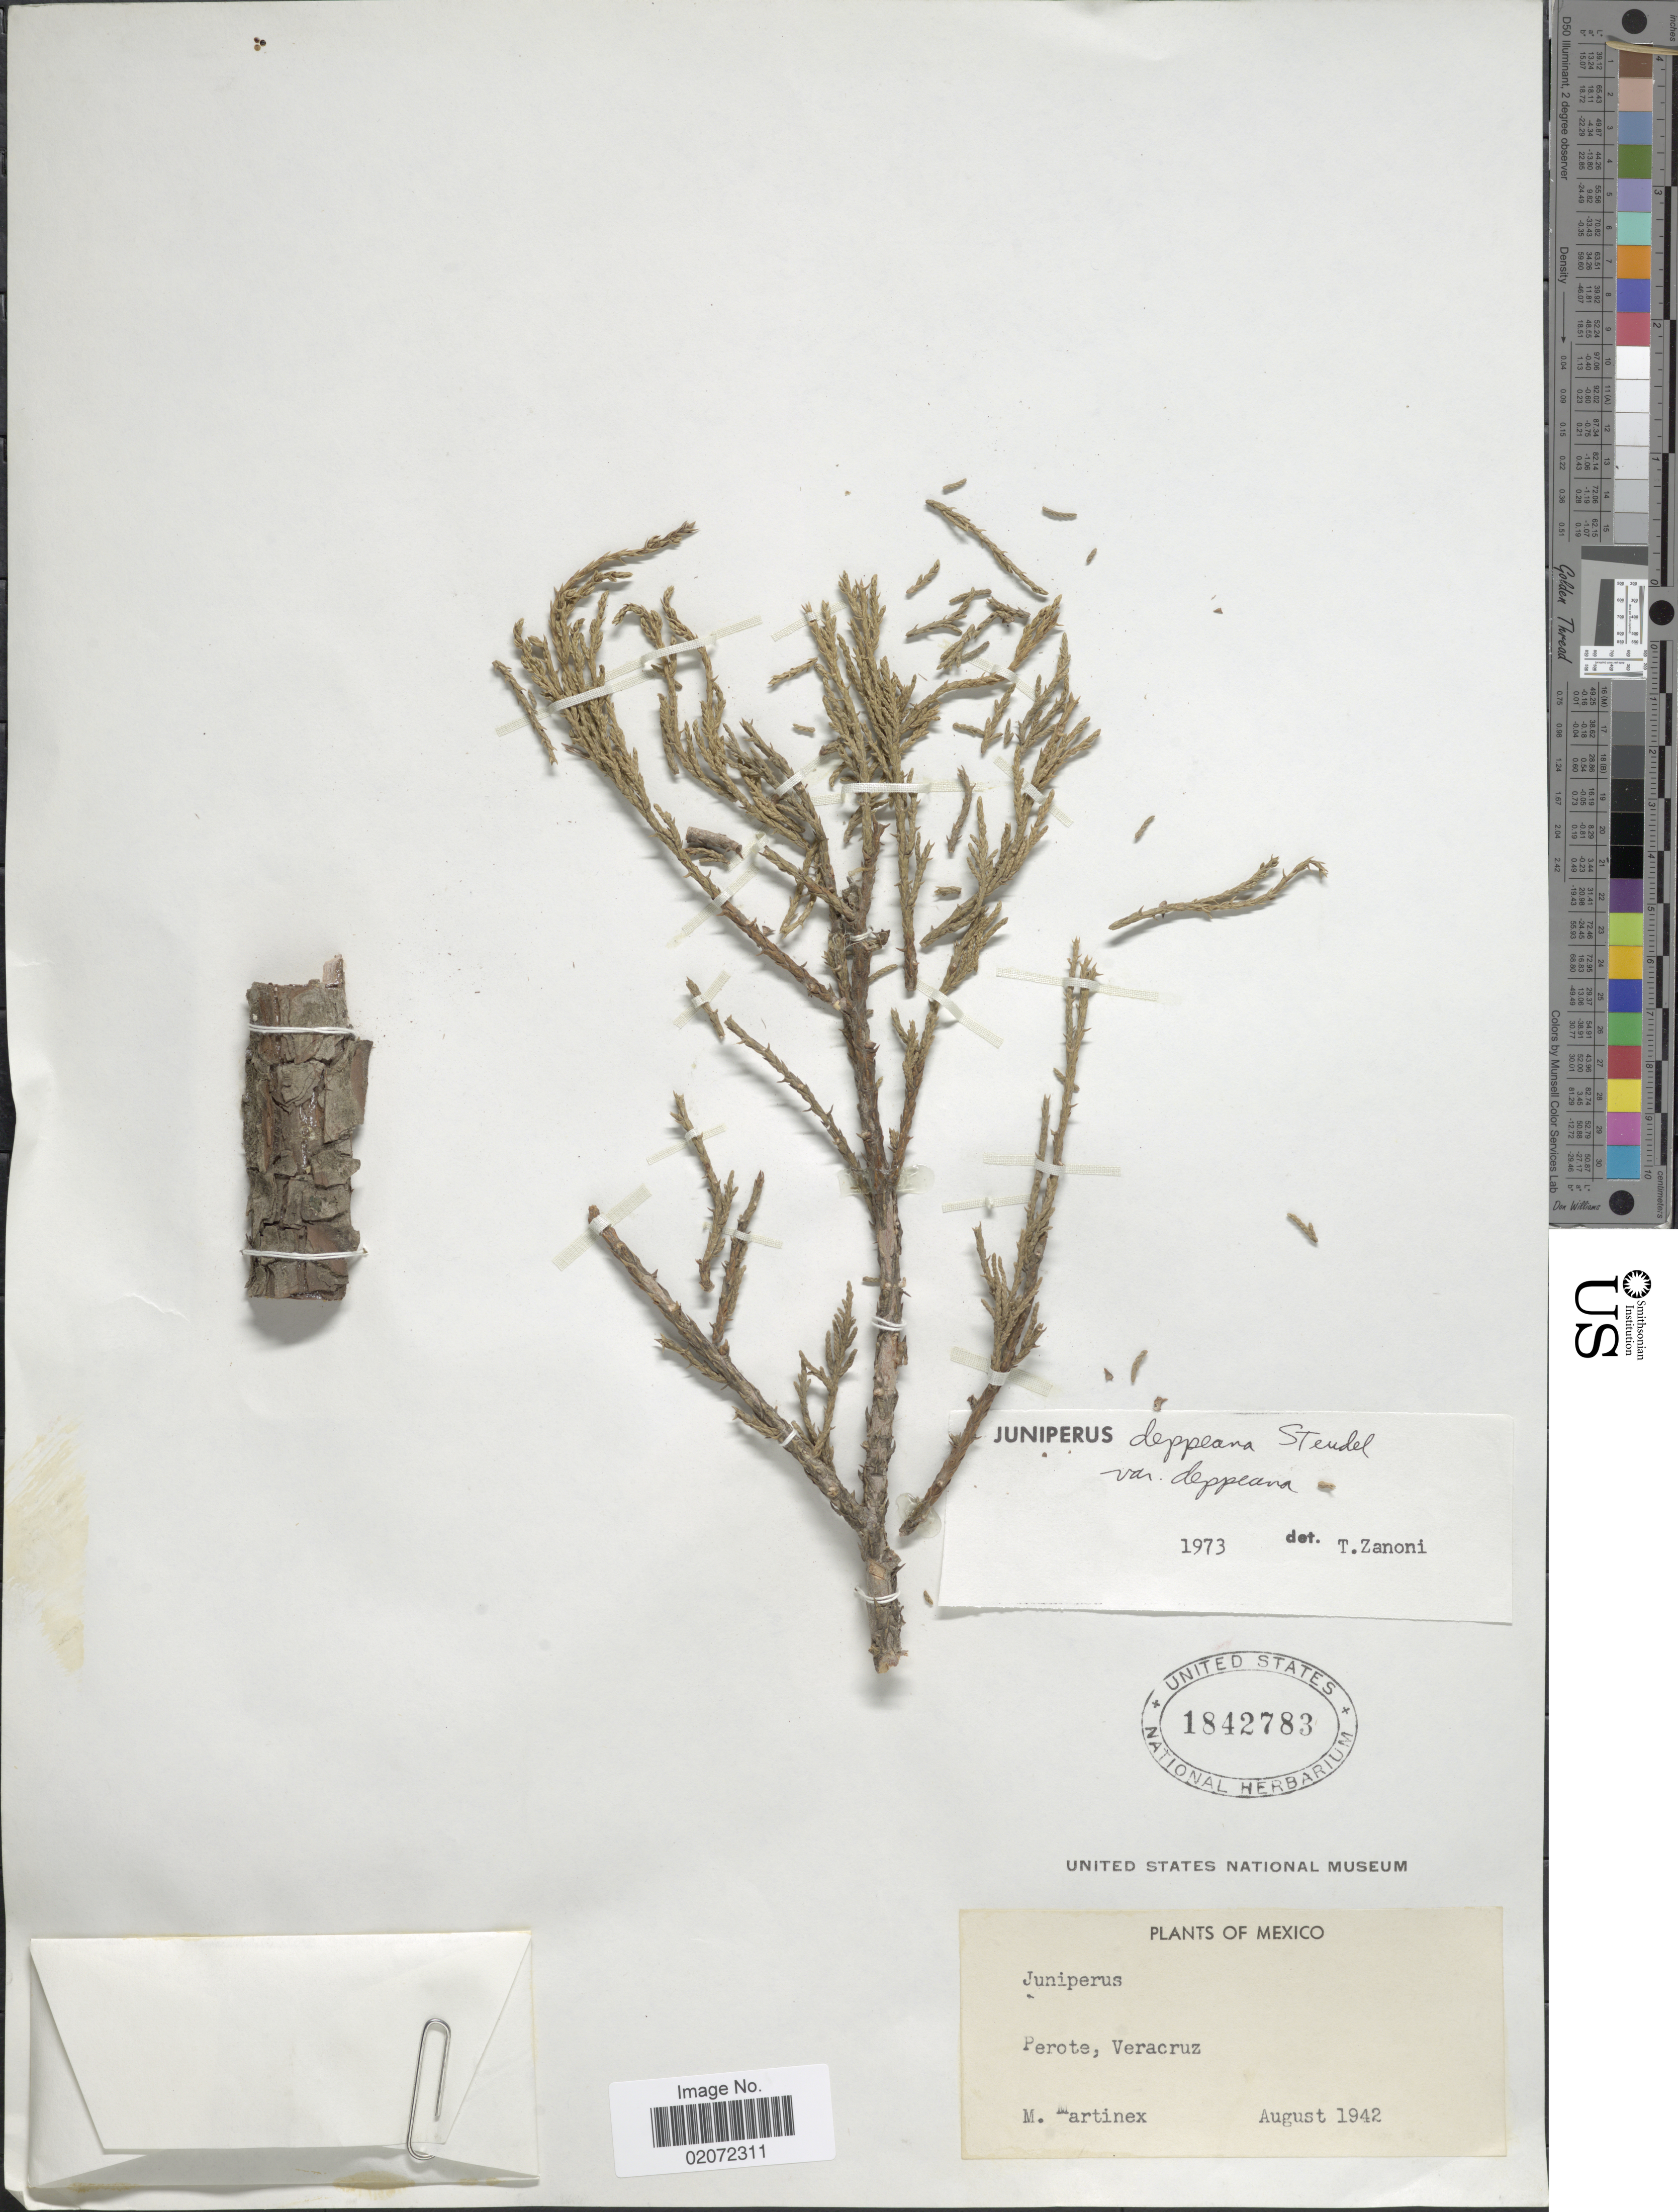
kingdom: Plantae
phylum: Tracheophyta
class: Pinopsida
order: Pinales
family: Cupressaceae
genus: Juniperus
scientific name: Juniperus deppeana var. deppeana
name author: Steud.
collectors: M. Martinex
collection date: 1942-08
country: Mexico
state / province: Veracruz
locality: Perote, Veracruz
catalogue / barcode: US 1842783